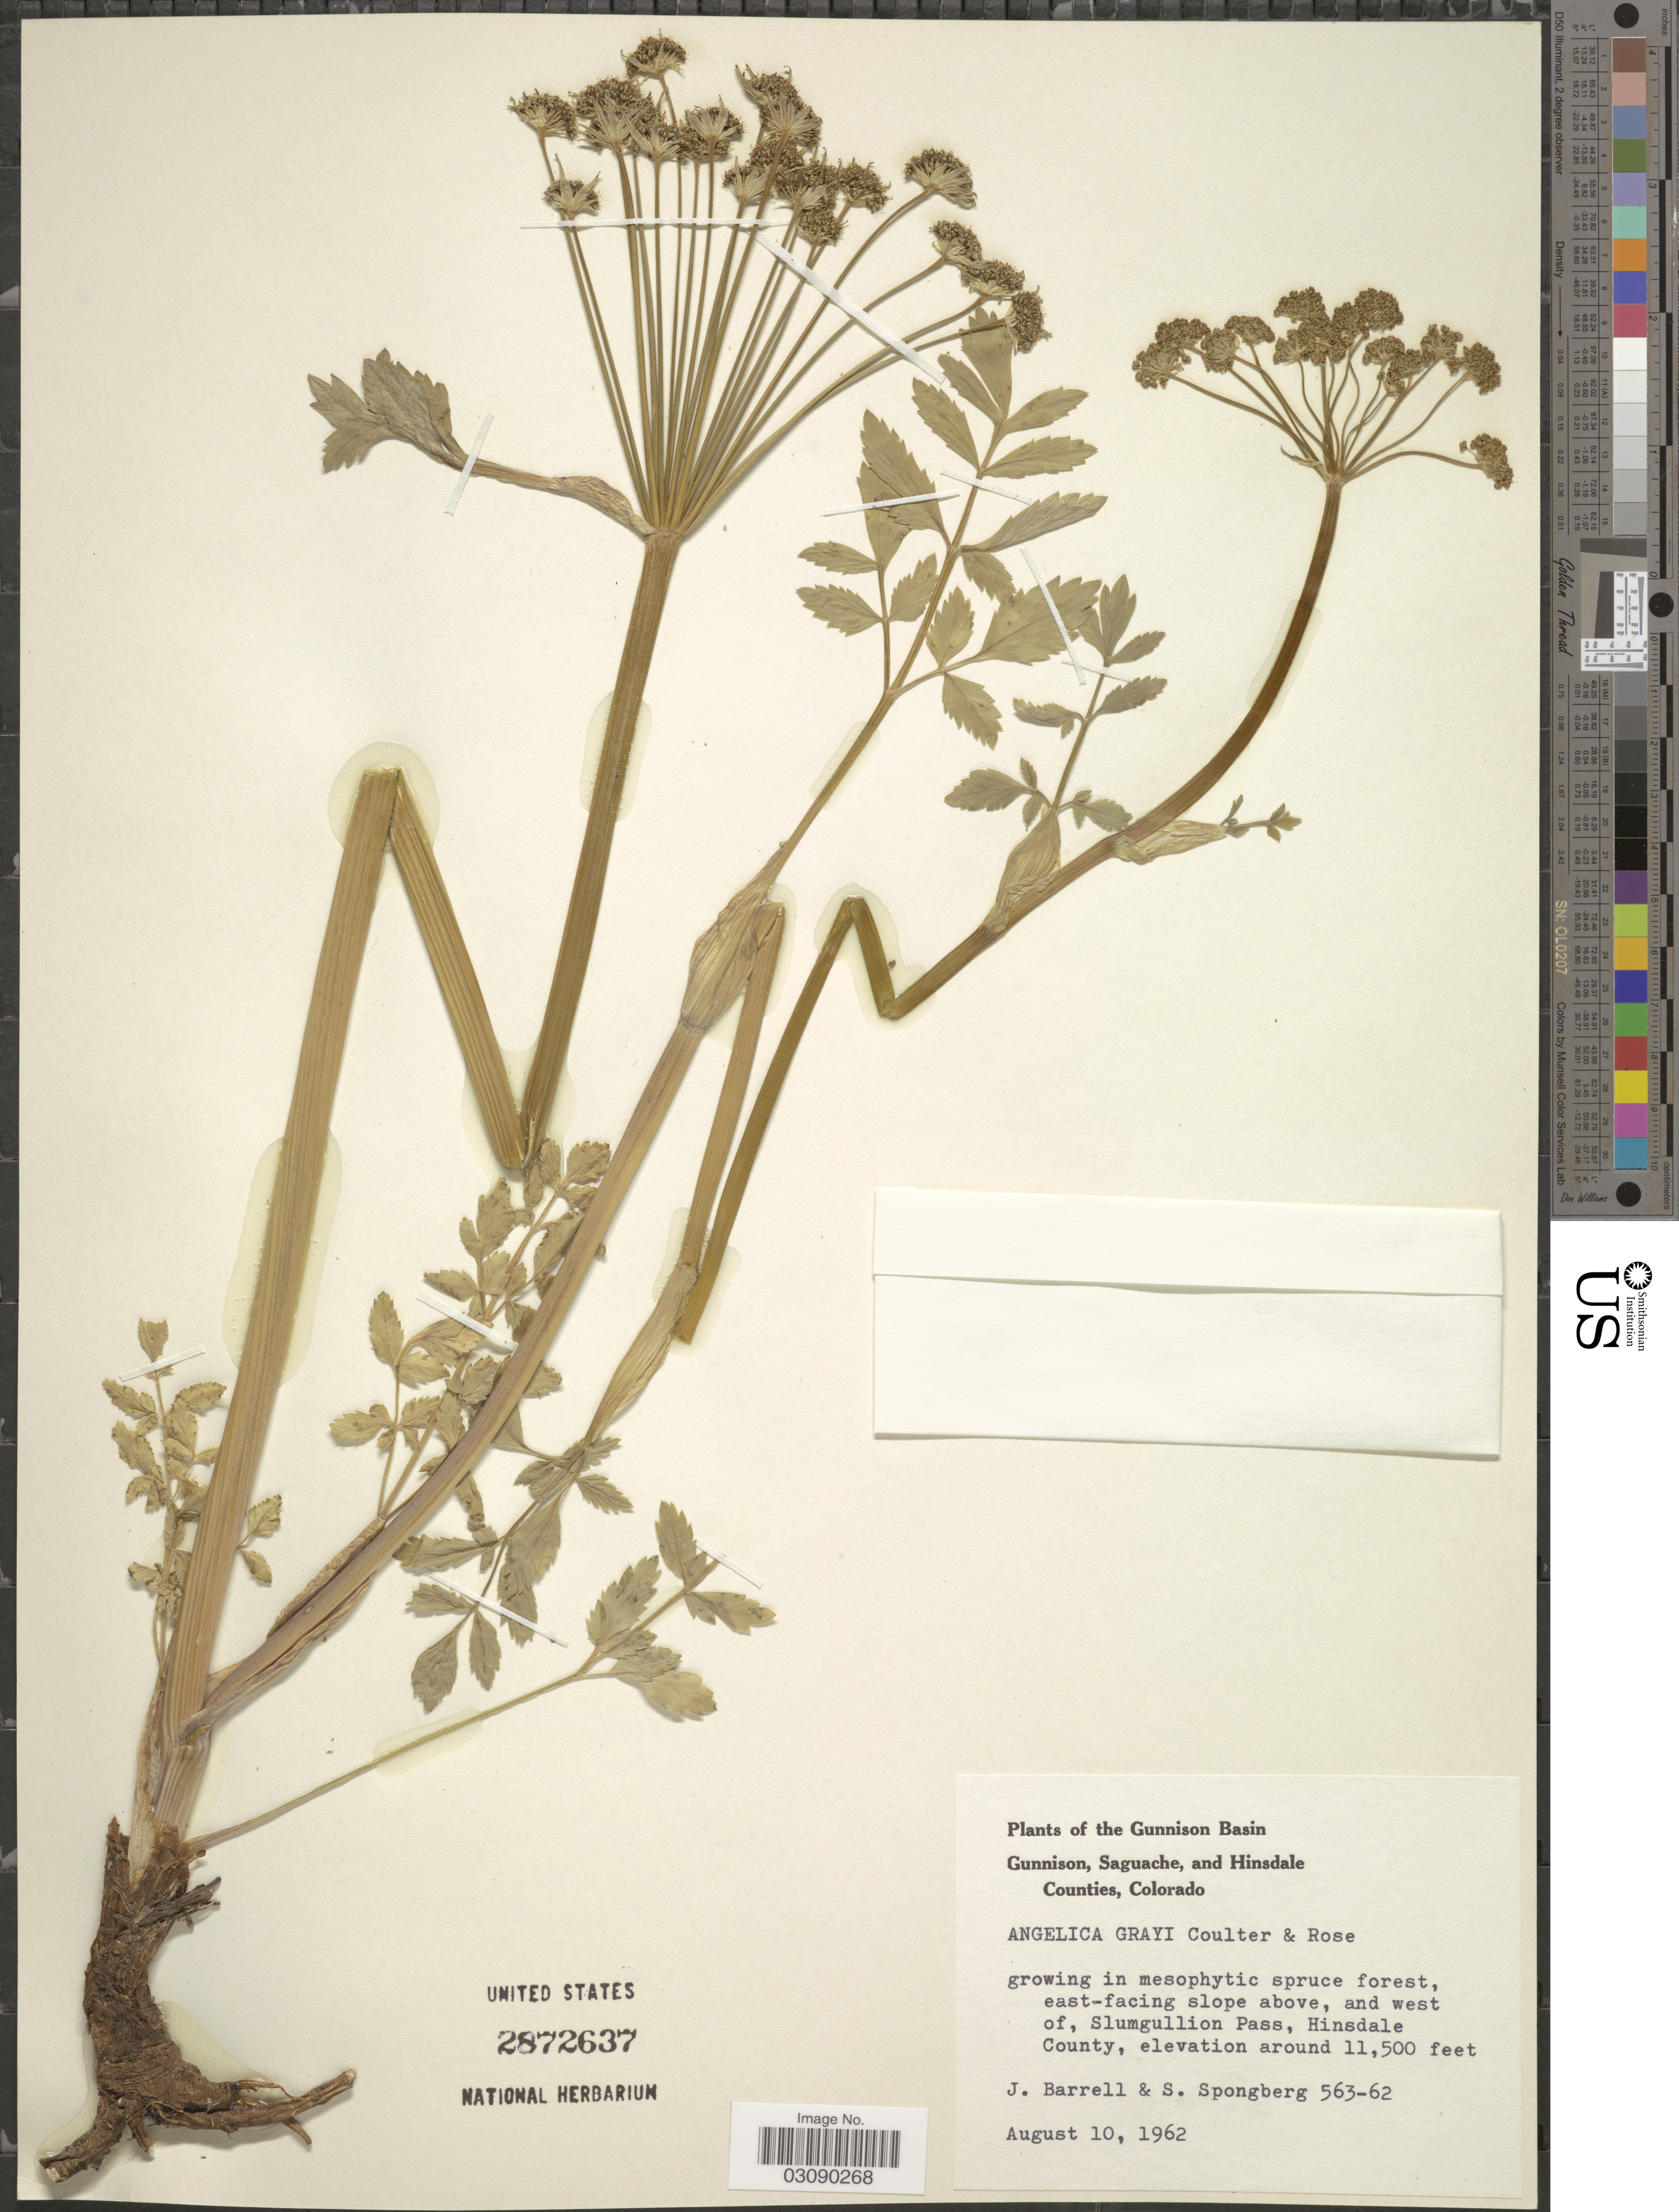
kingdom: Plantae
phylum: Tracheophyta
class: Magnoliopsida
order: Apiales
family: Apiaceae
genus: Angelica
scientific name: Angelica grayi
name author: (J.M. Coult. & Rose) J.M. Coult. & Rose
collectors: J. Barrell & S. A.Spongberg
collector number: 563-62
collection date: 1962-08-10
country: United States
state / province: Colorado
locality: The Gunnison Basin, Gunnison, Saguache, and Hinsdale Counties, east-facing slope above, and west of, Slumgullion Pass, Hinsdale County.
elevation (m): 3505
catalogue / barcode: US 2872637